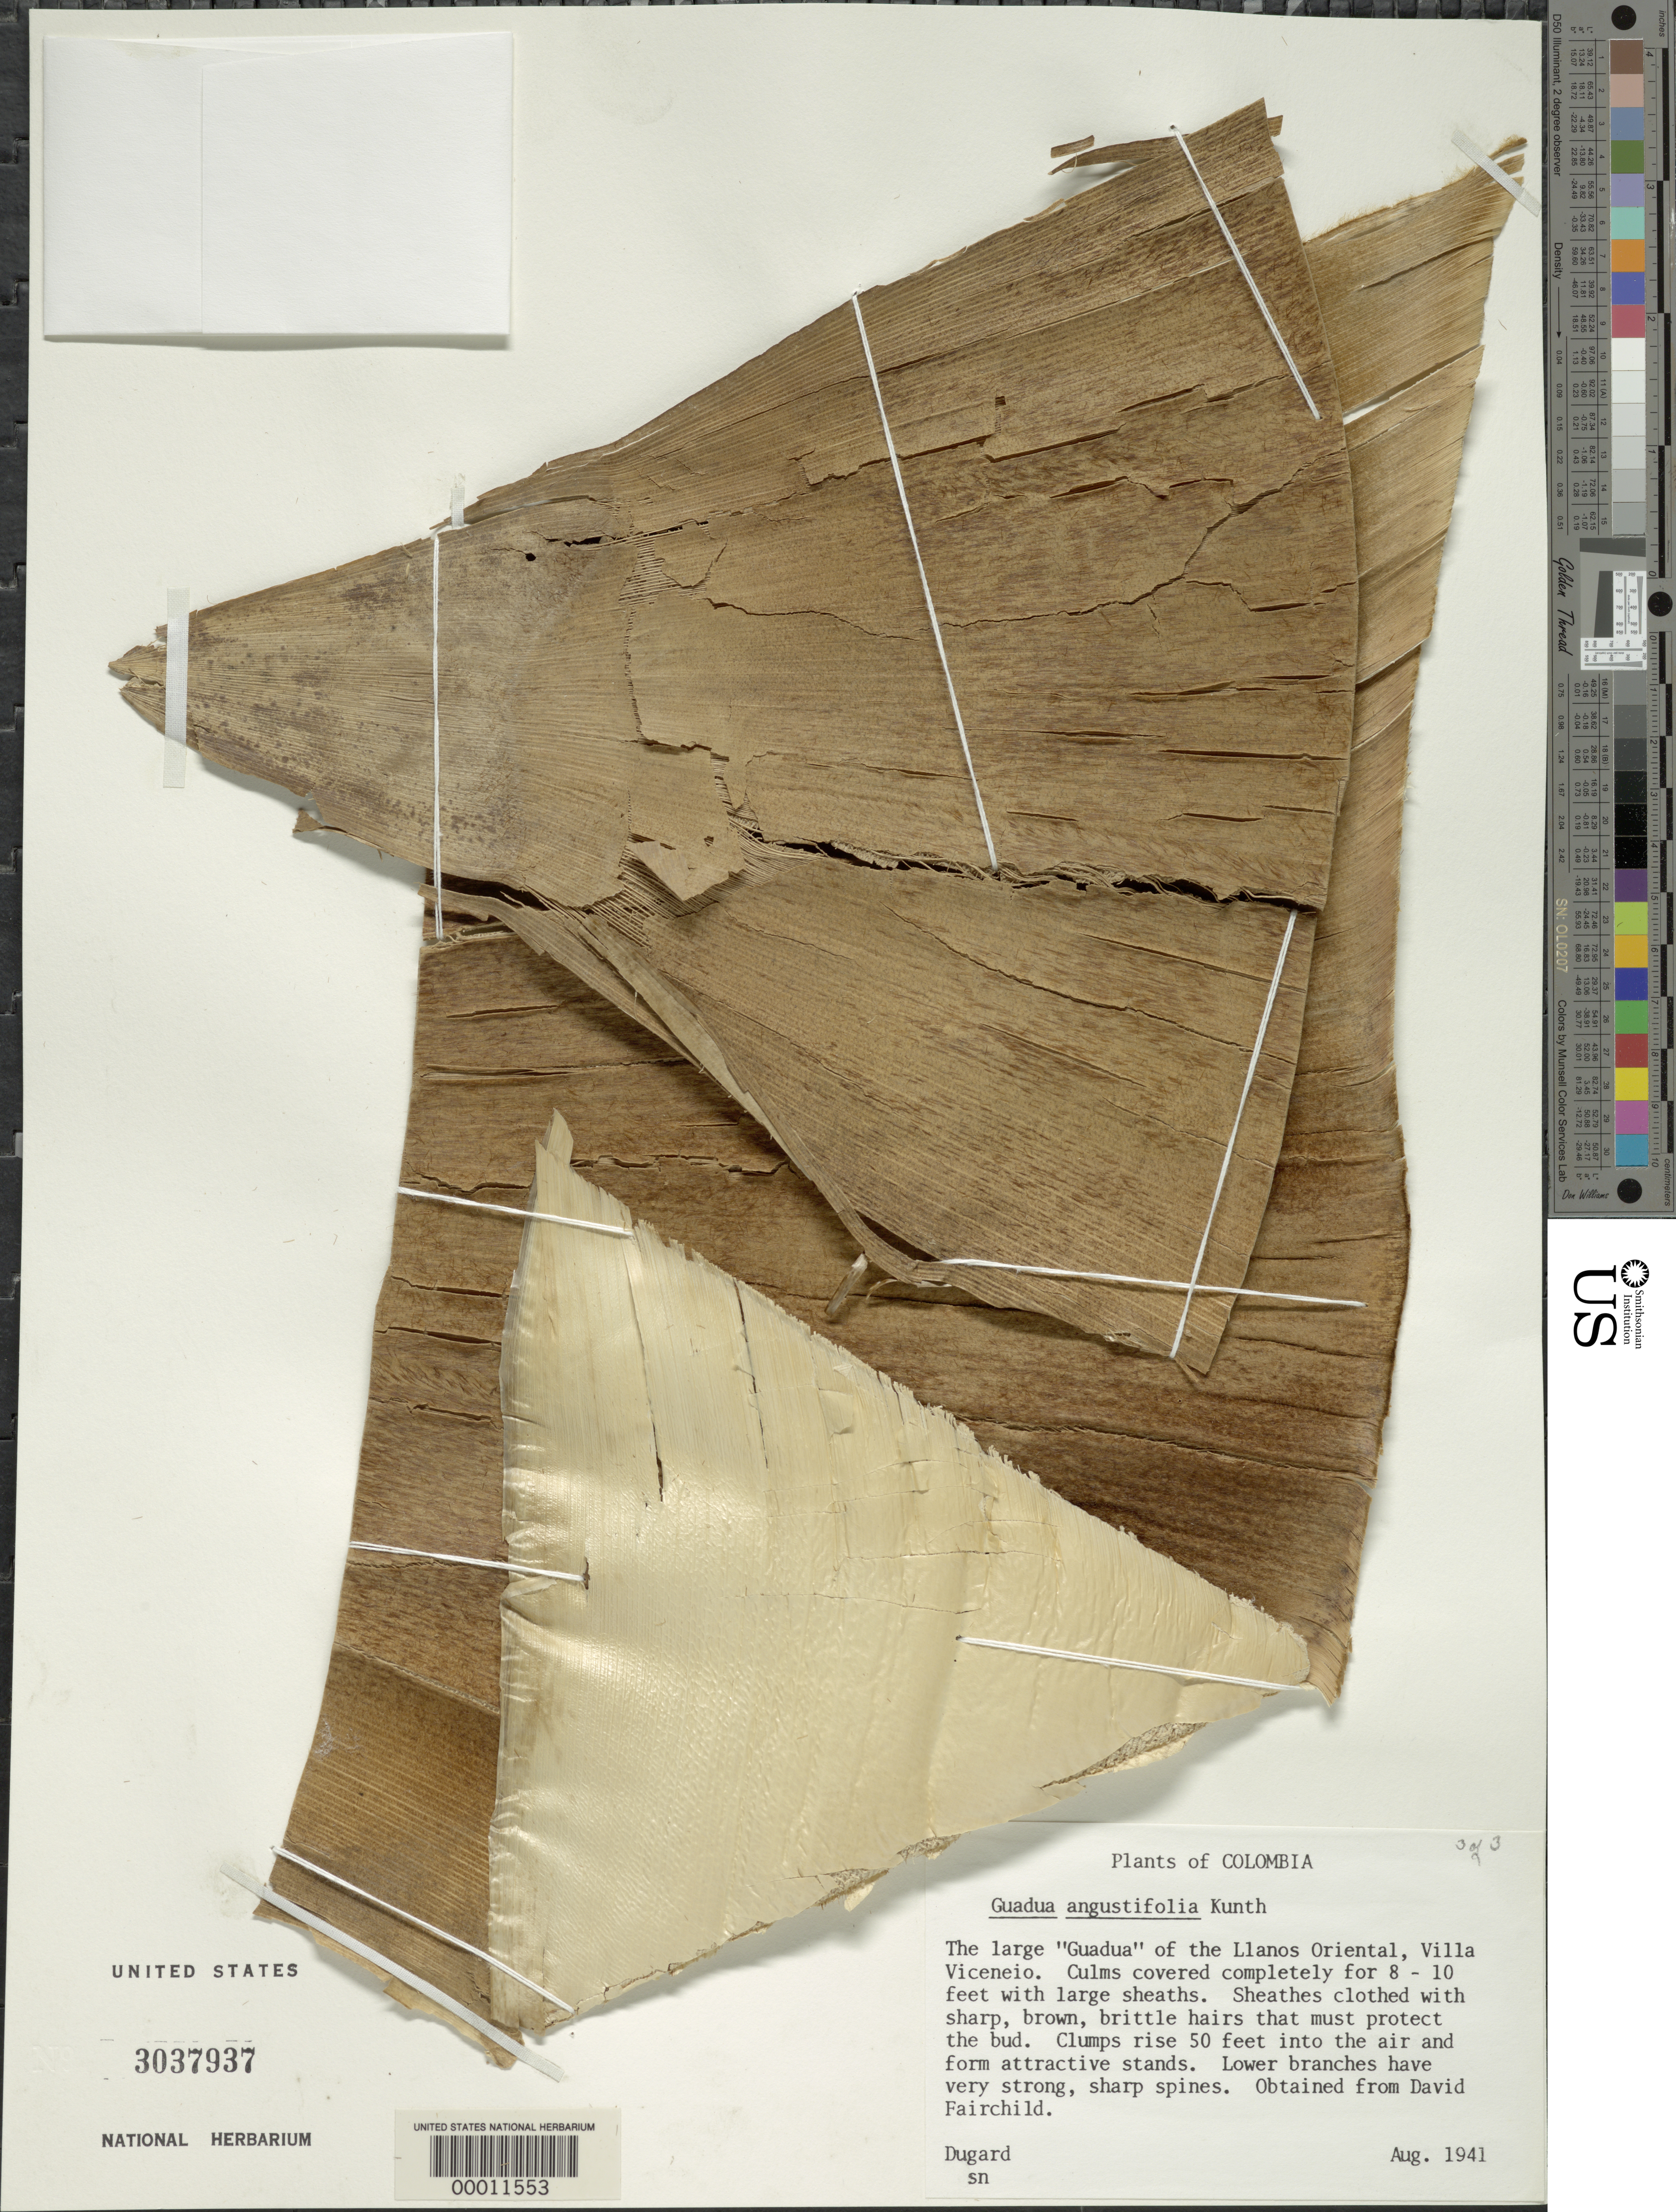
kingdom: Plantae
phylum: Tracheophyta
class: Liliopsida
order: Poales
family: Poaceae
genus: Guadua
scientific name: Guadua angustifolia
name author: Kunth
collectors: -. Dugard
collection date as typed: Aug 1941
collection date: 1941-08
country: Colombia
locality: Llanos Oriental, Villa Viceneio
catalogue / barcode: US 3037937